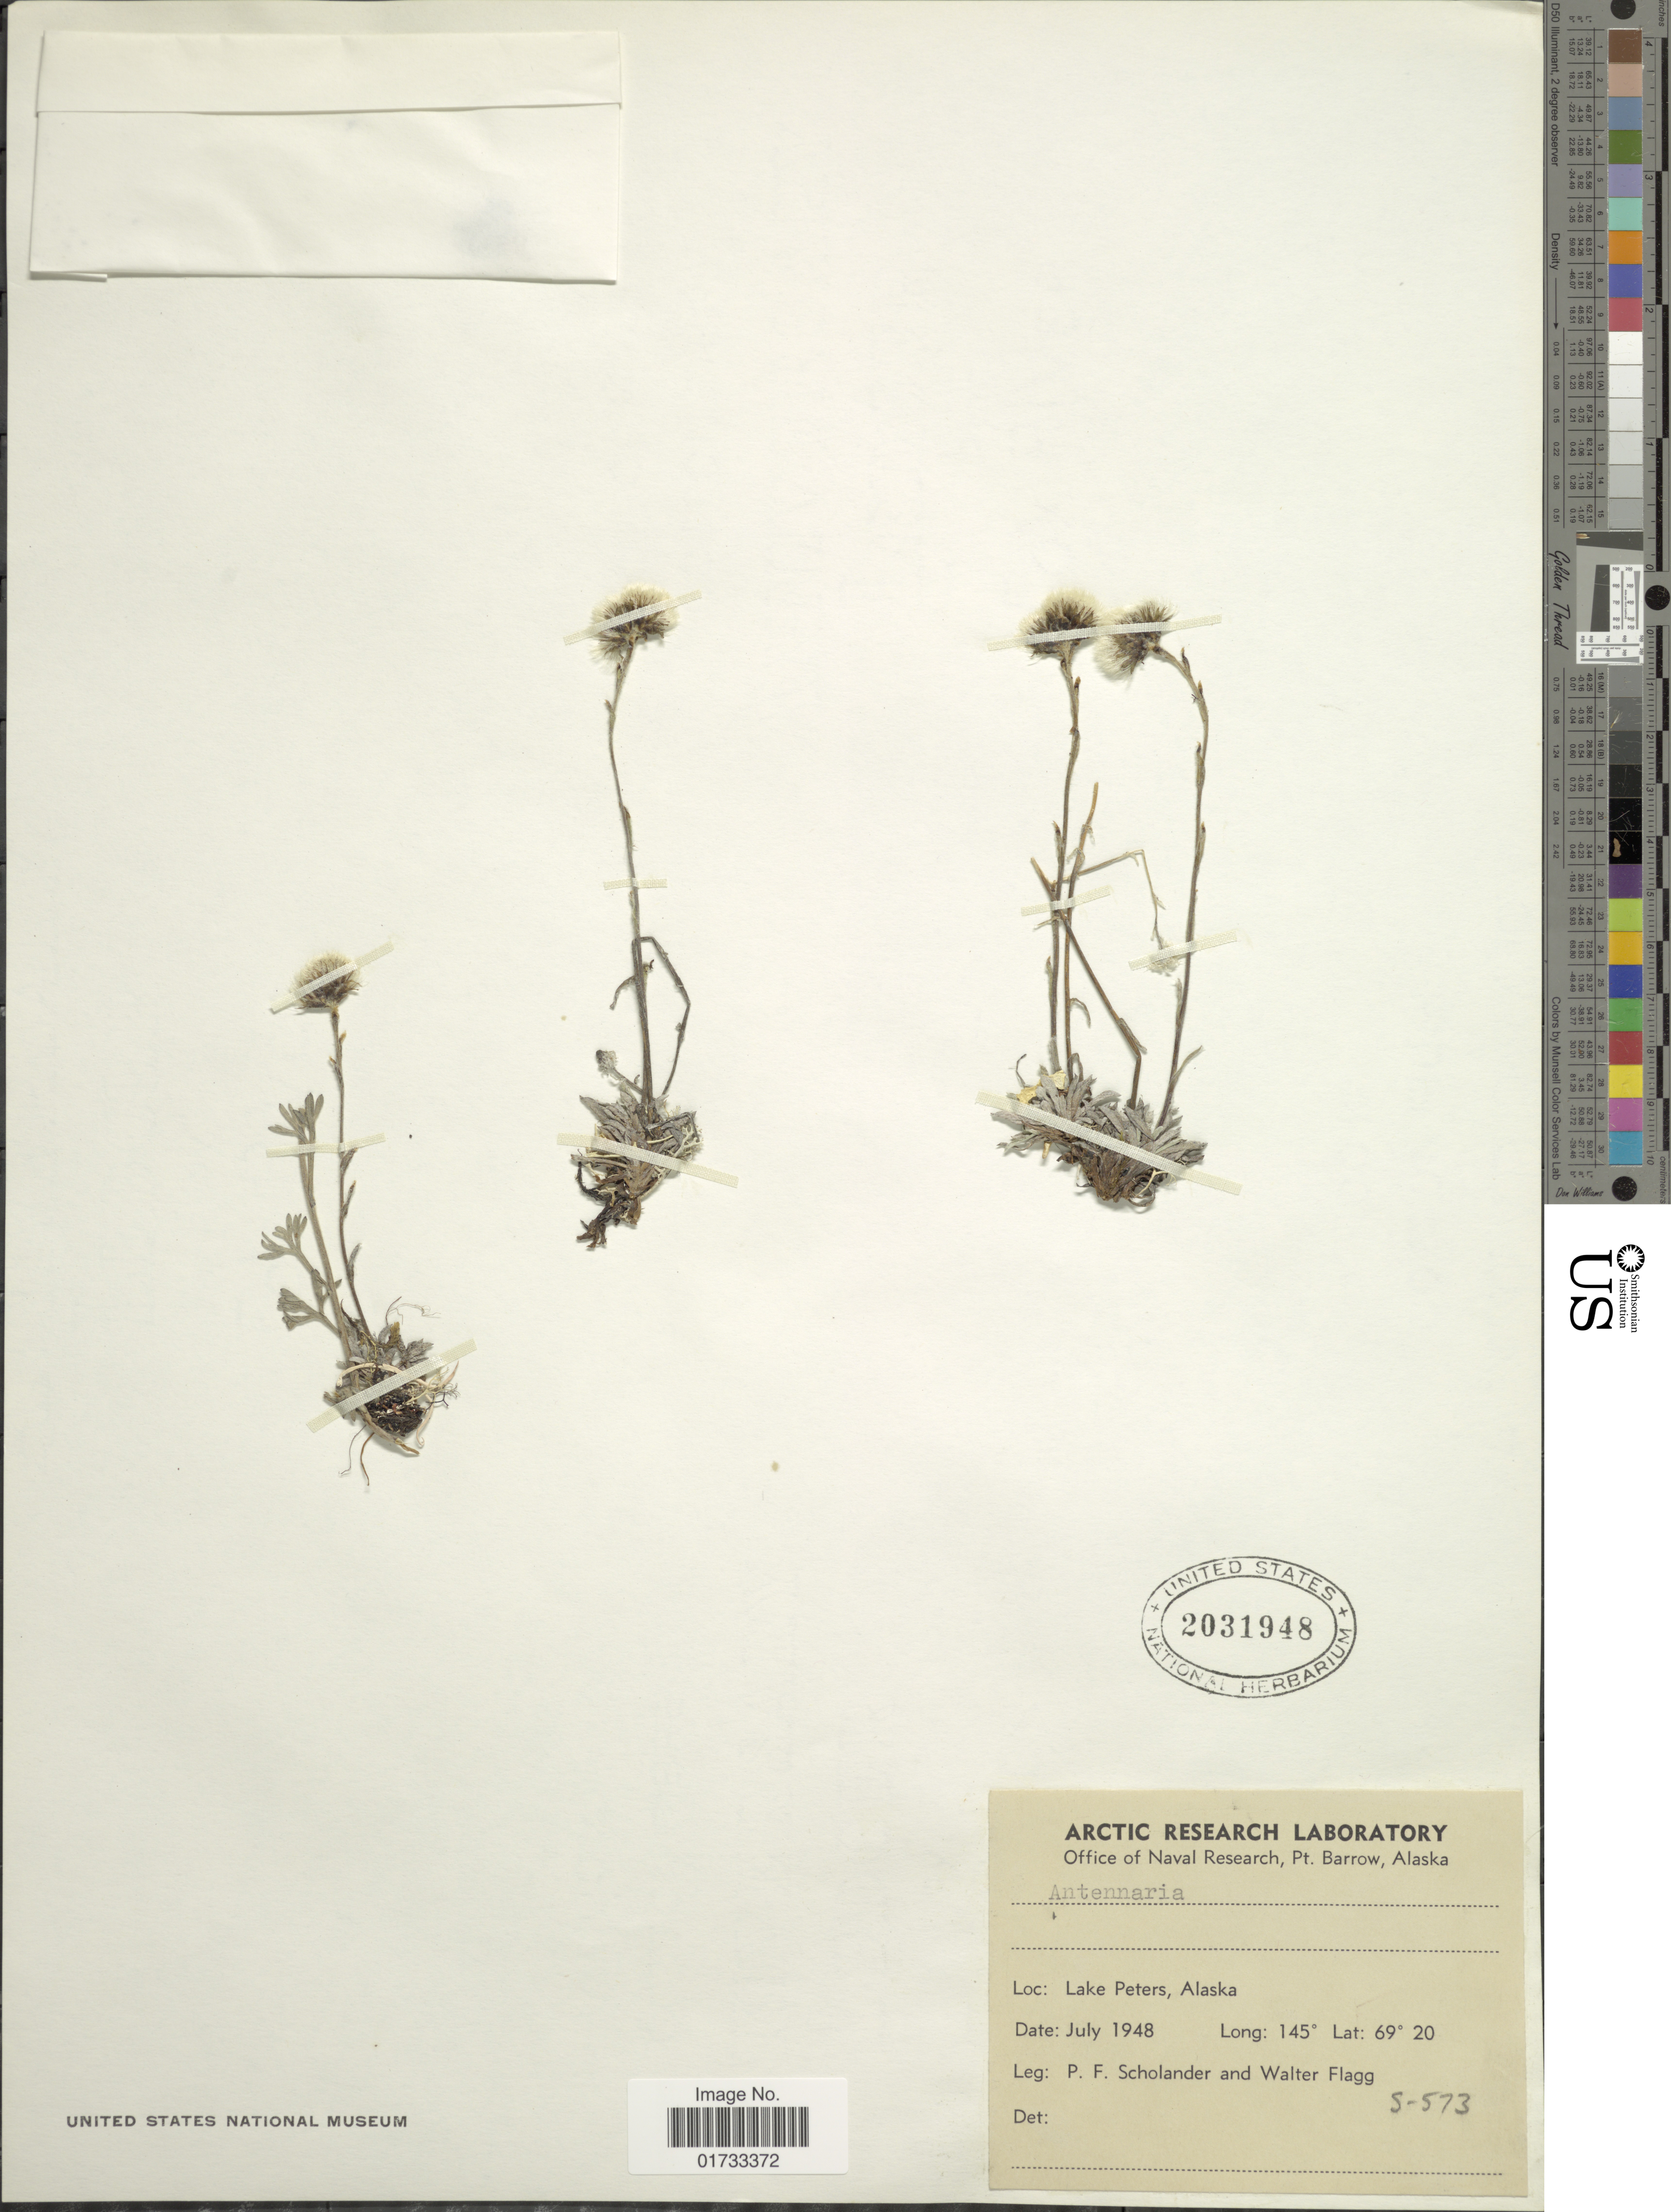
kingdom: Plantae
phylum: Tracheophyta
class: Magnoliopsida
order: Asterales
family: Asteraceae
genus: Antennaria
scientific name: Antennaria sp.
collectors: P. Scholander & W. Flagg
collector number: S-573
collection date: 1948-07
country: United States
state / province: Alaska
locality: Arctic Research Laboratory, Office at Naval Research, Pt. Barrow, Lake Peters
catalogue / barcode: US 2031948